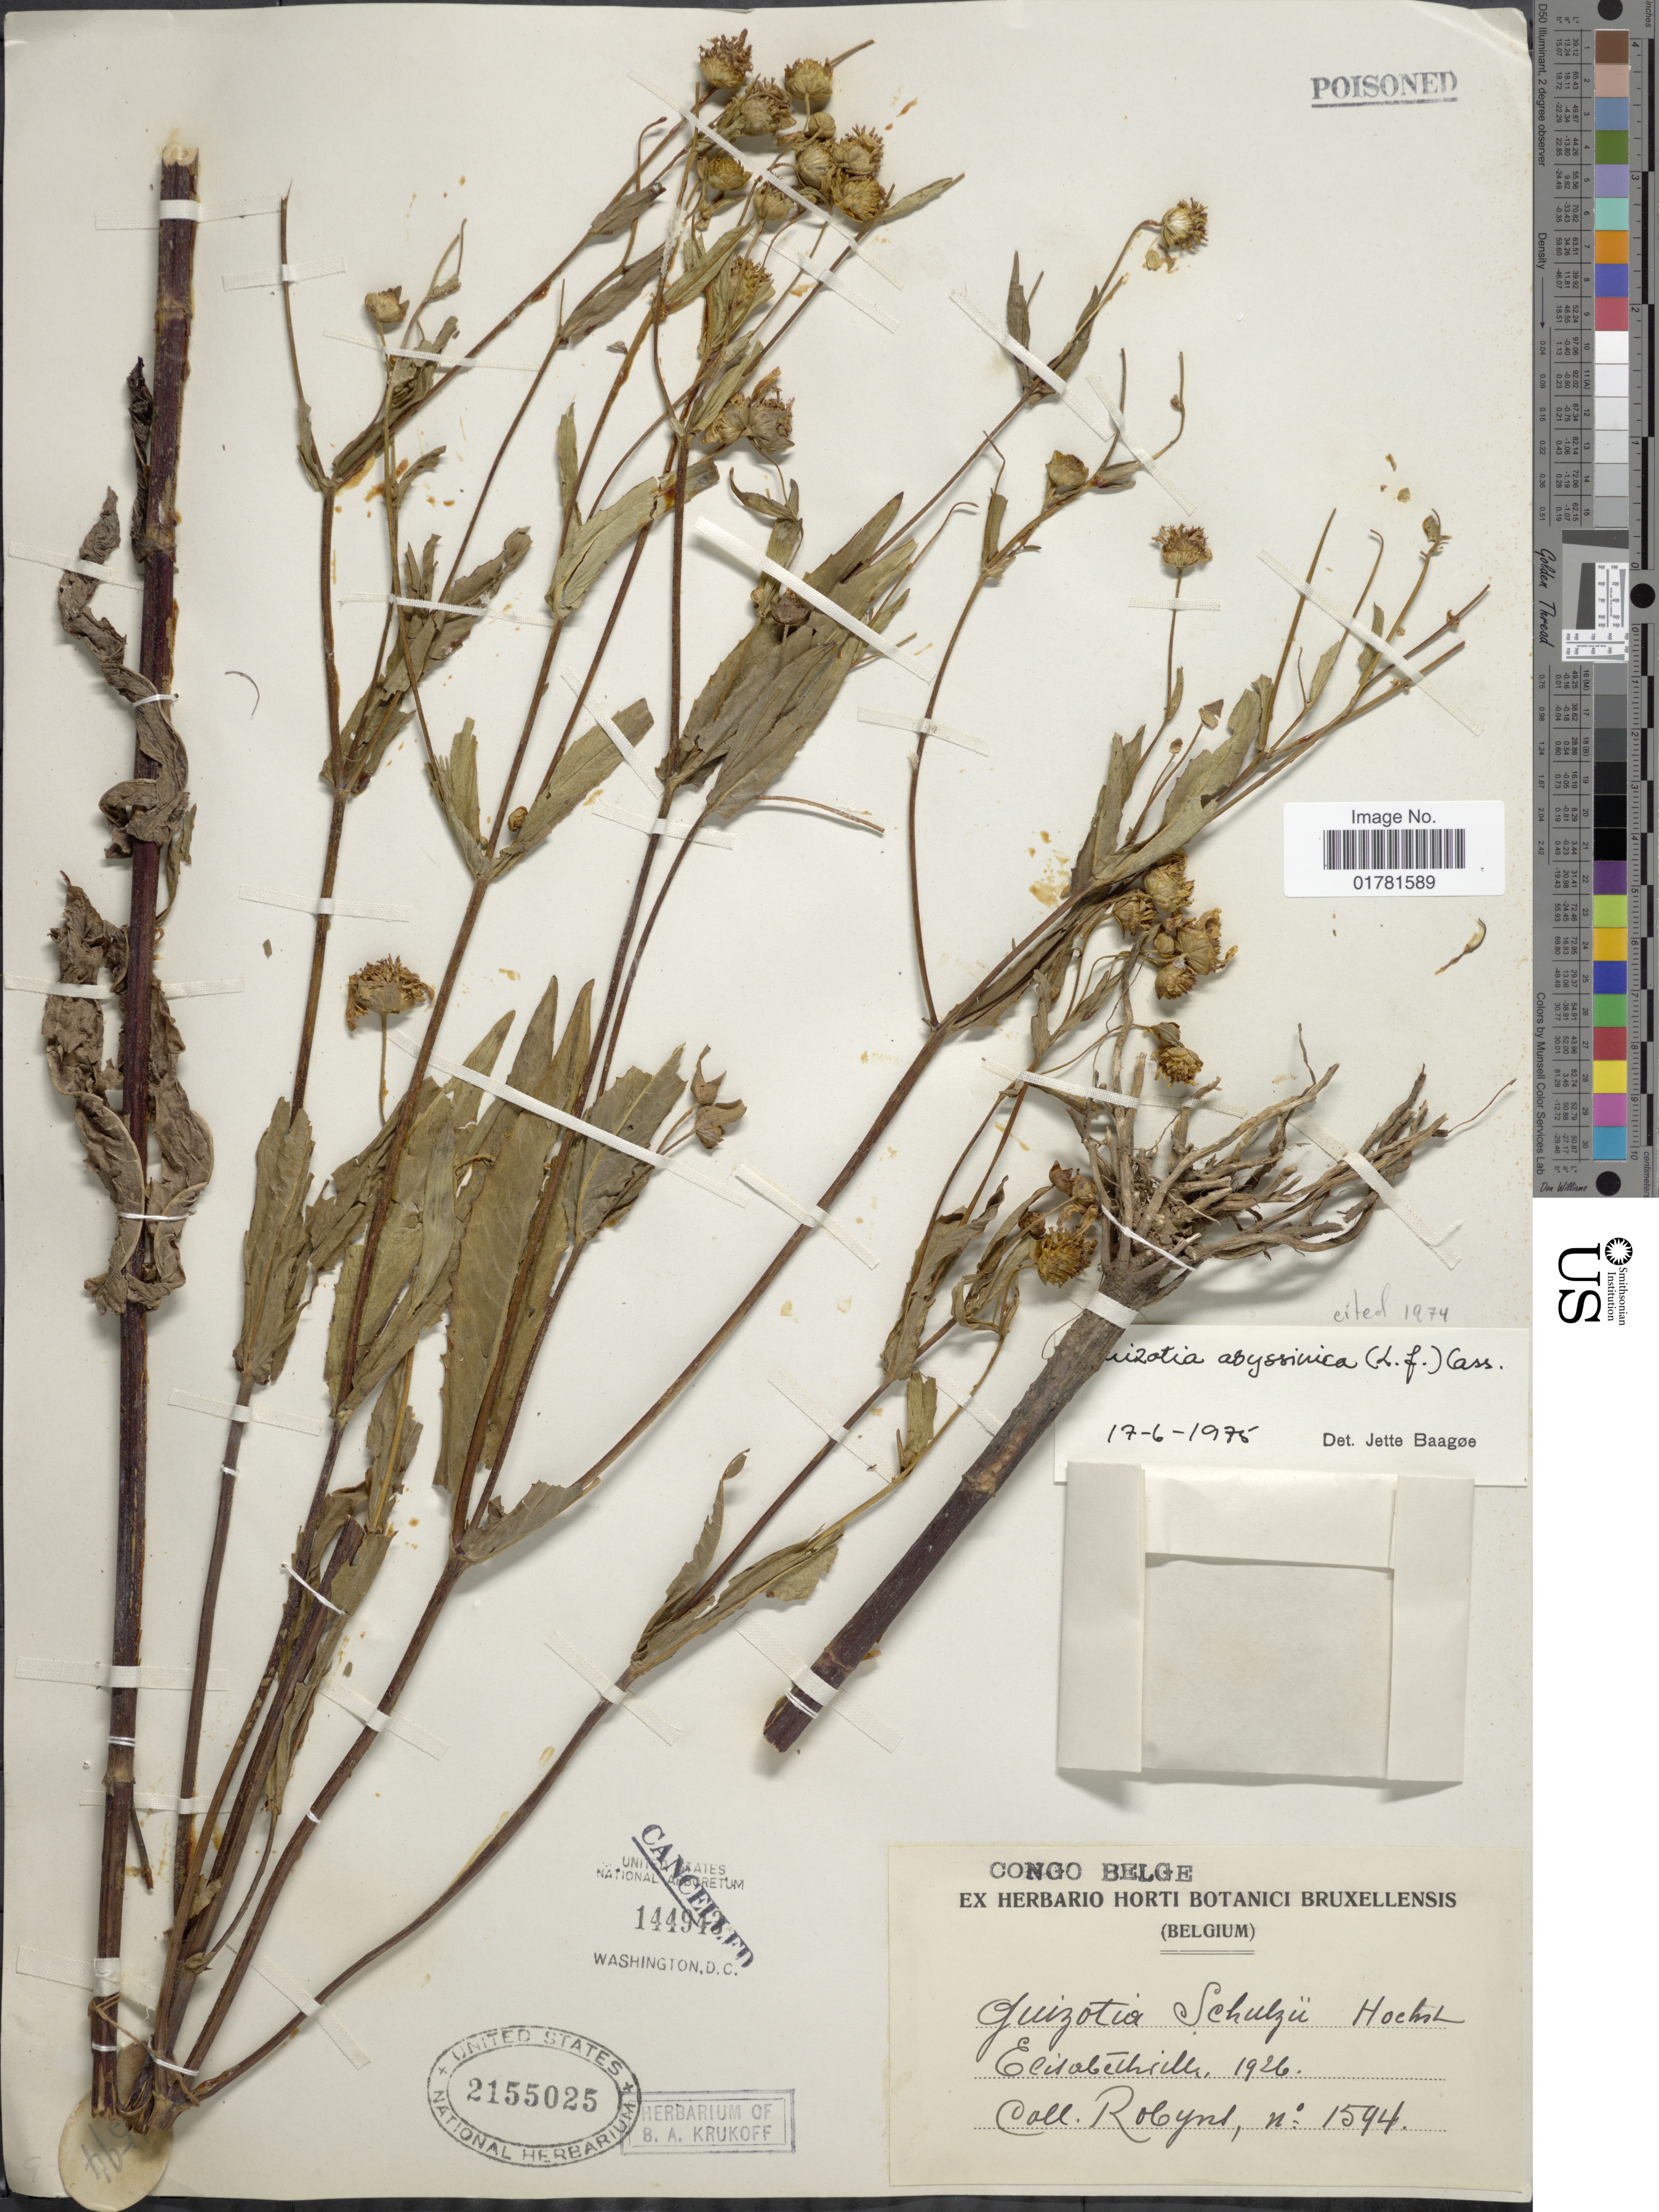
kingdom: Plantae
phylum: Tracheophyta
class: Magnoliopsida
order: Asterales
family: Asteraceae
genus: Guizotia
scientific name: Guizotia abyssinica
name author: (L. f.) Cass.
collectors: -. Robyns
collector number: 1594*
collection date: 1926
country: Congo, Democratic Republic of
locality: Elisabethville.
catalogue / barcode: US 2155025